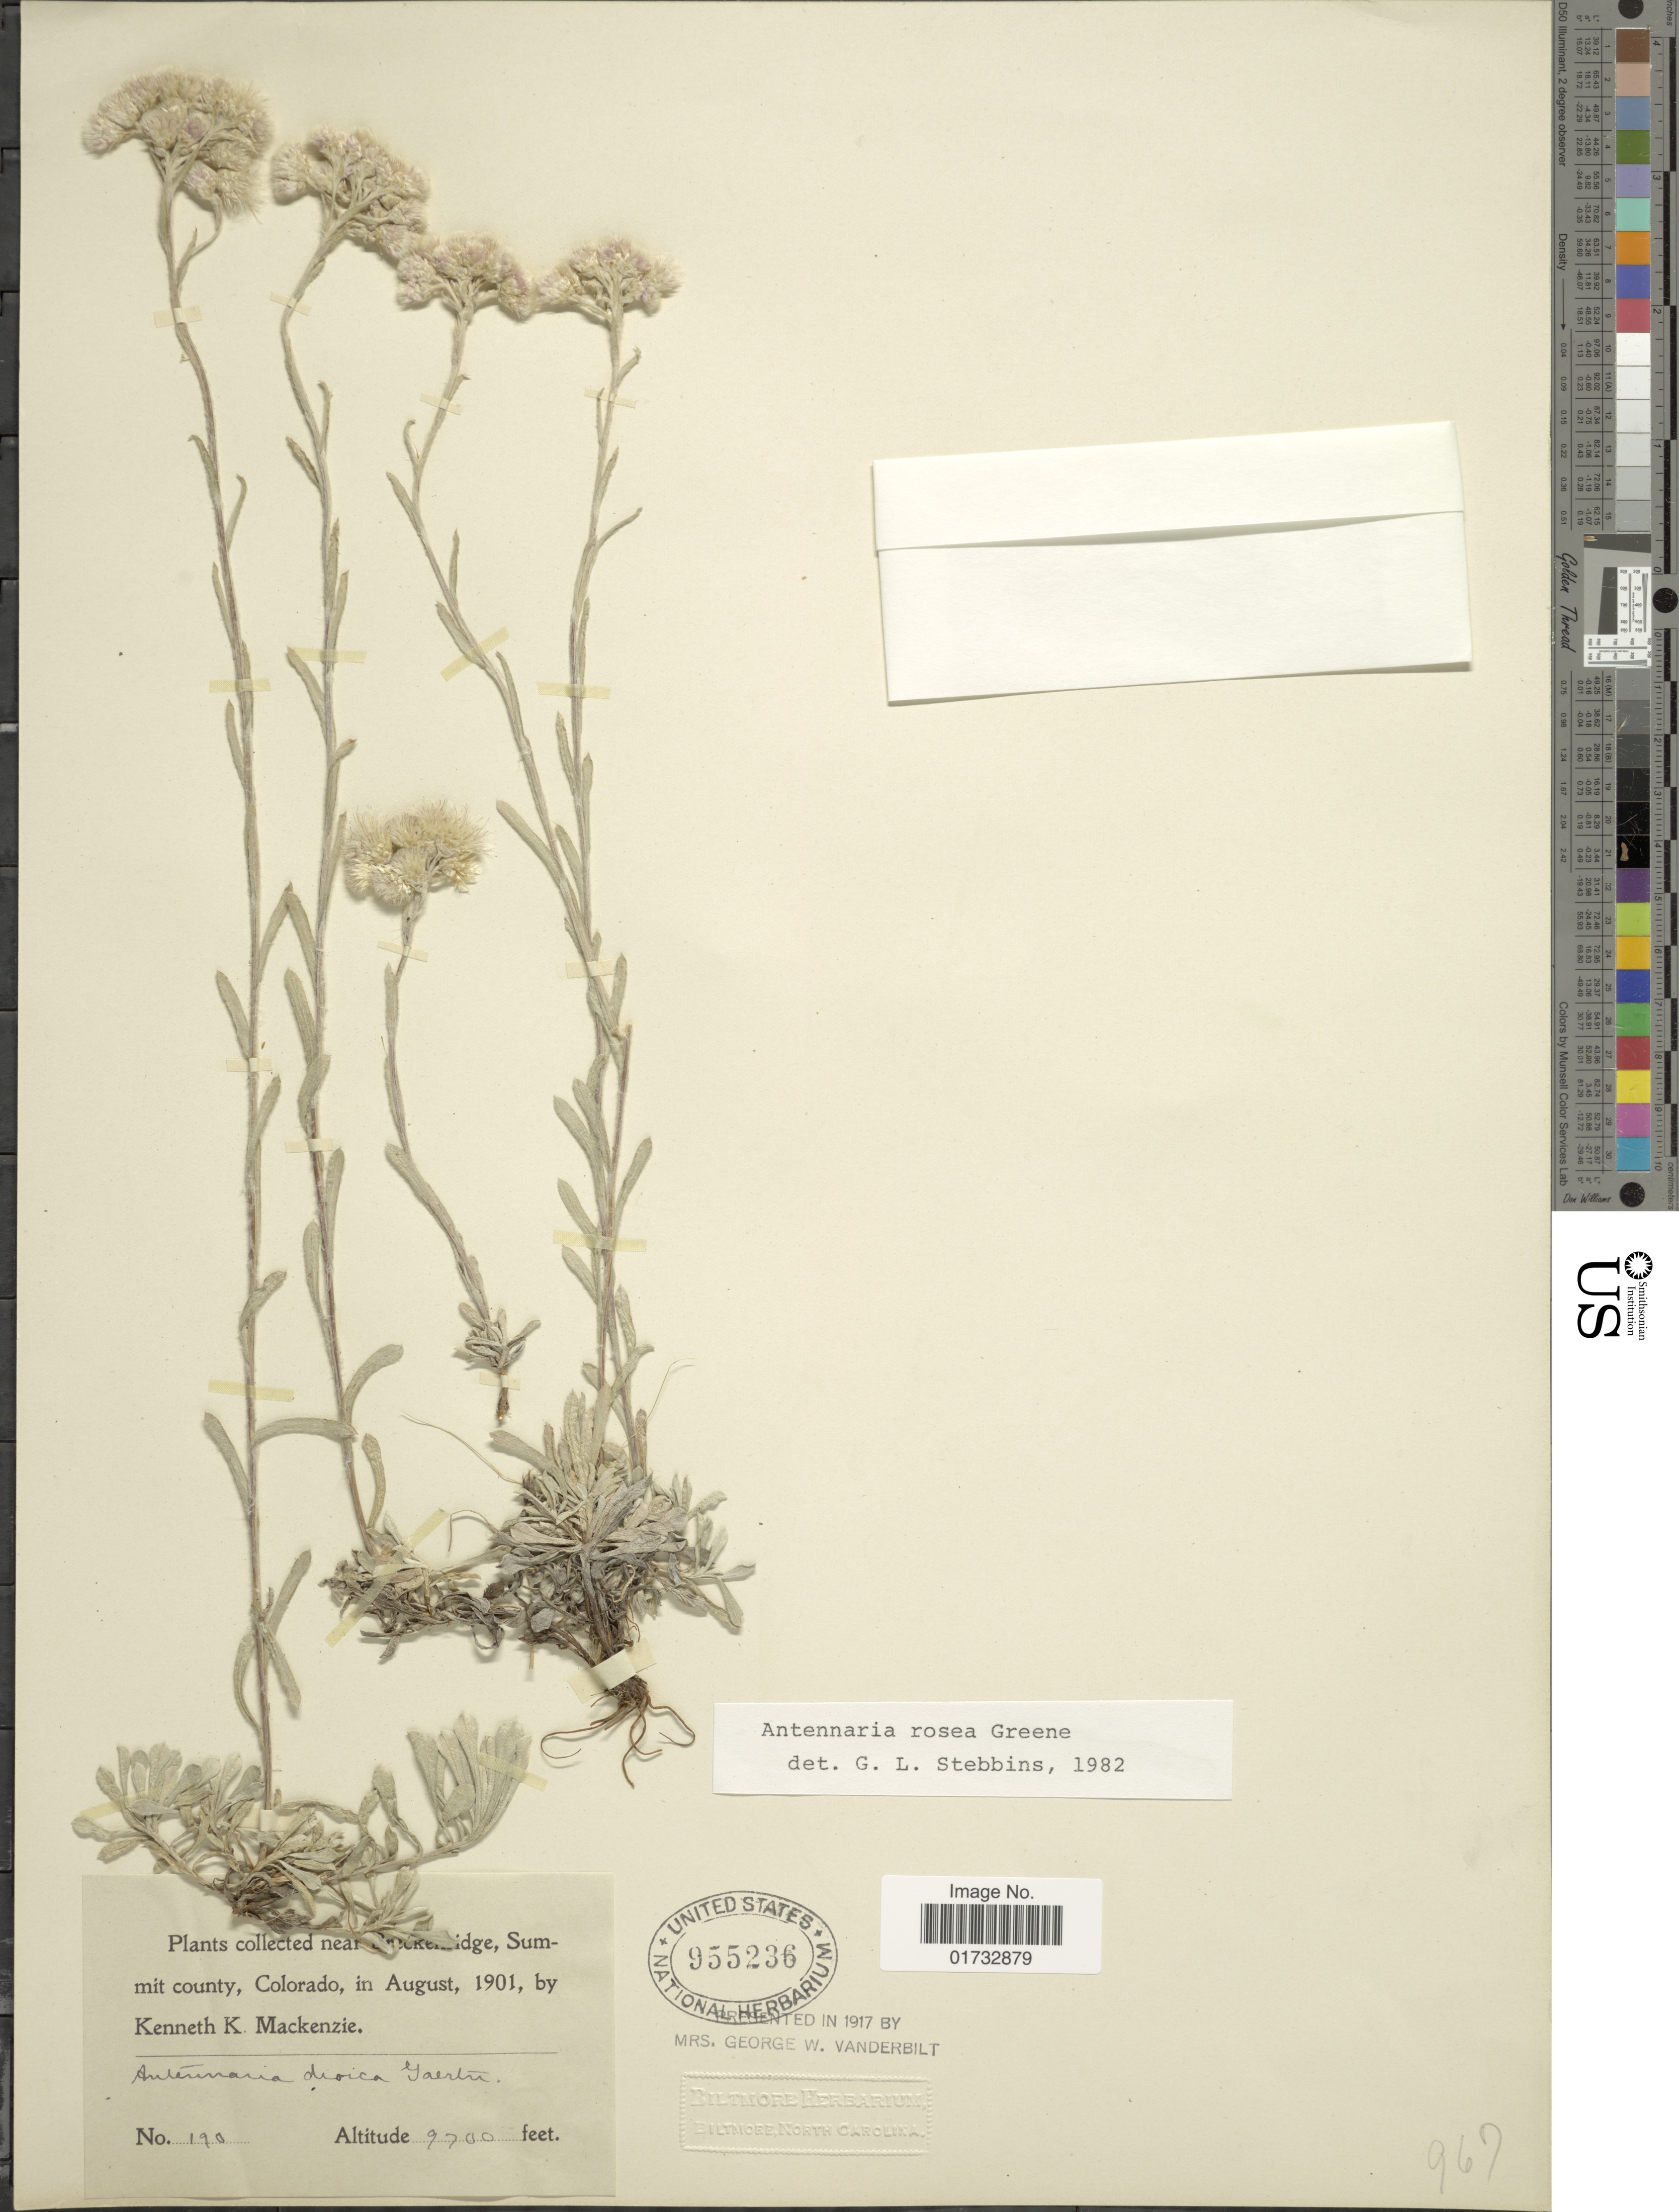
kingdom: Plantae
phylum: Tracheophyta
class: Magnoliopsida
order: Asterales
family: Asteraceae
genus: Antennaria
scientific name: Antennaria rosea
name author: Greene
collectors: K. K. Mackenzie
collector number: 190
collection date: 1901-08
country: United States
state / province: Colorado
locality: Summit County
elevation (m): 2957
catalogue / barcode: US 955236